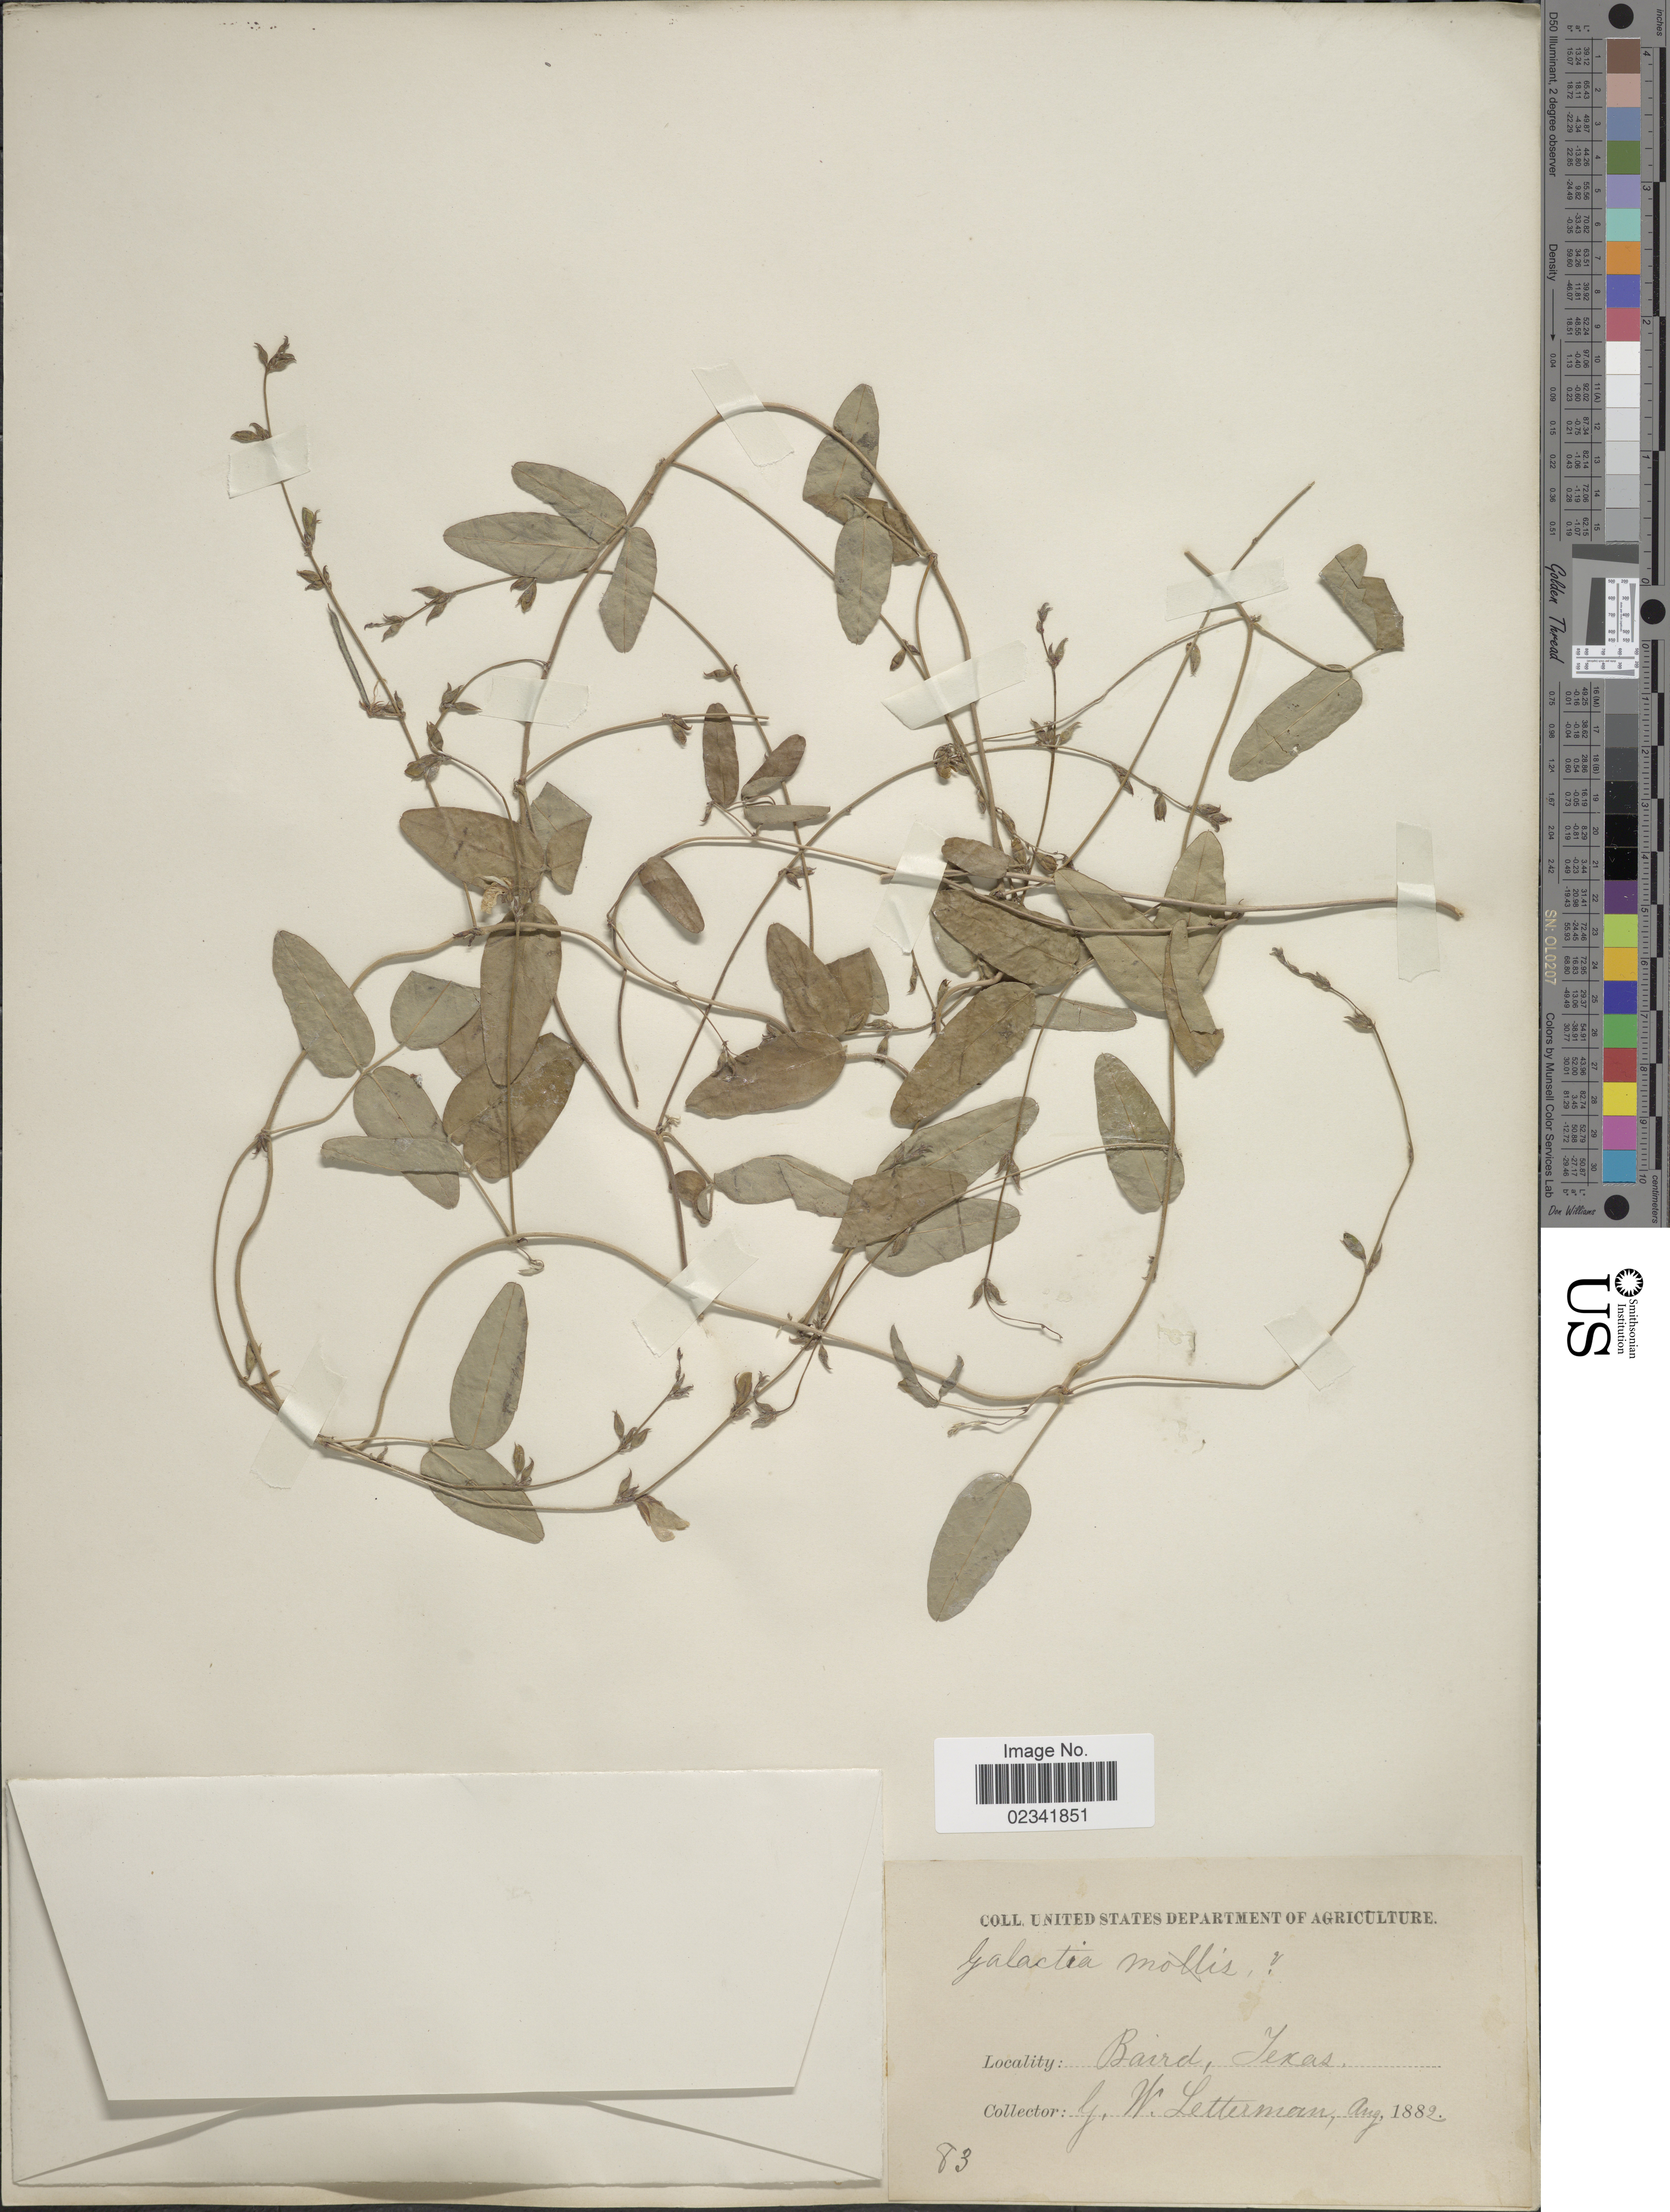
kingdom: Plantae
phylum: Tracheophyta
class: Magnoliopsida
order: Fabales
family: Fabaceae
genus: Galactia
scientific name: Galactia volubilis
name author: (L.) Britton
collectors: G. W. Letterman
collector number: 83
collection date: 1882-08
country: United States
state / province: Texas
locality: Baird, Texas